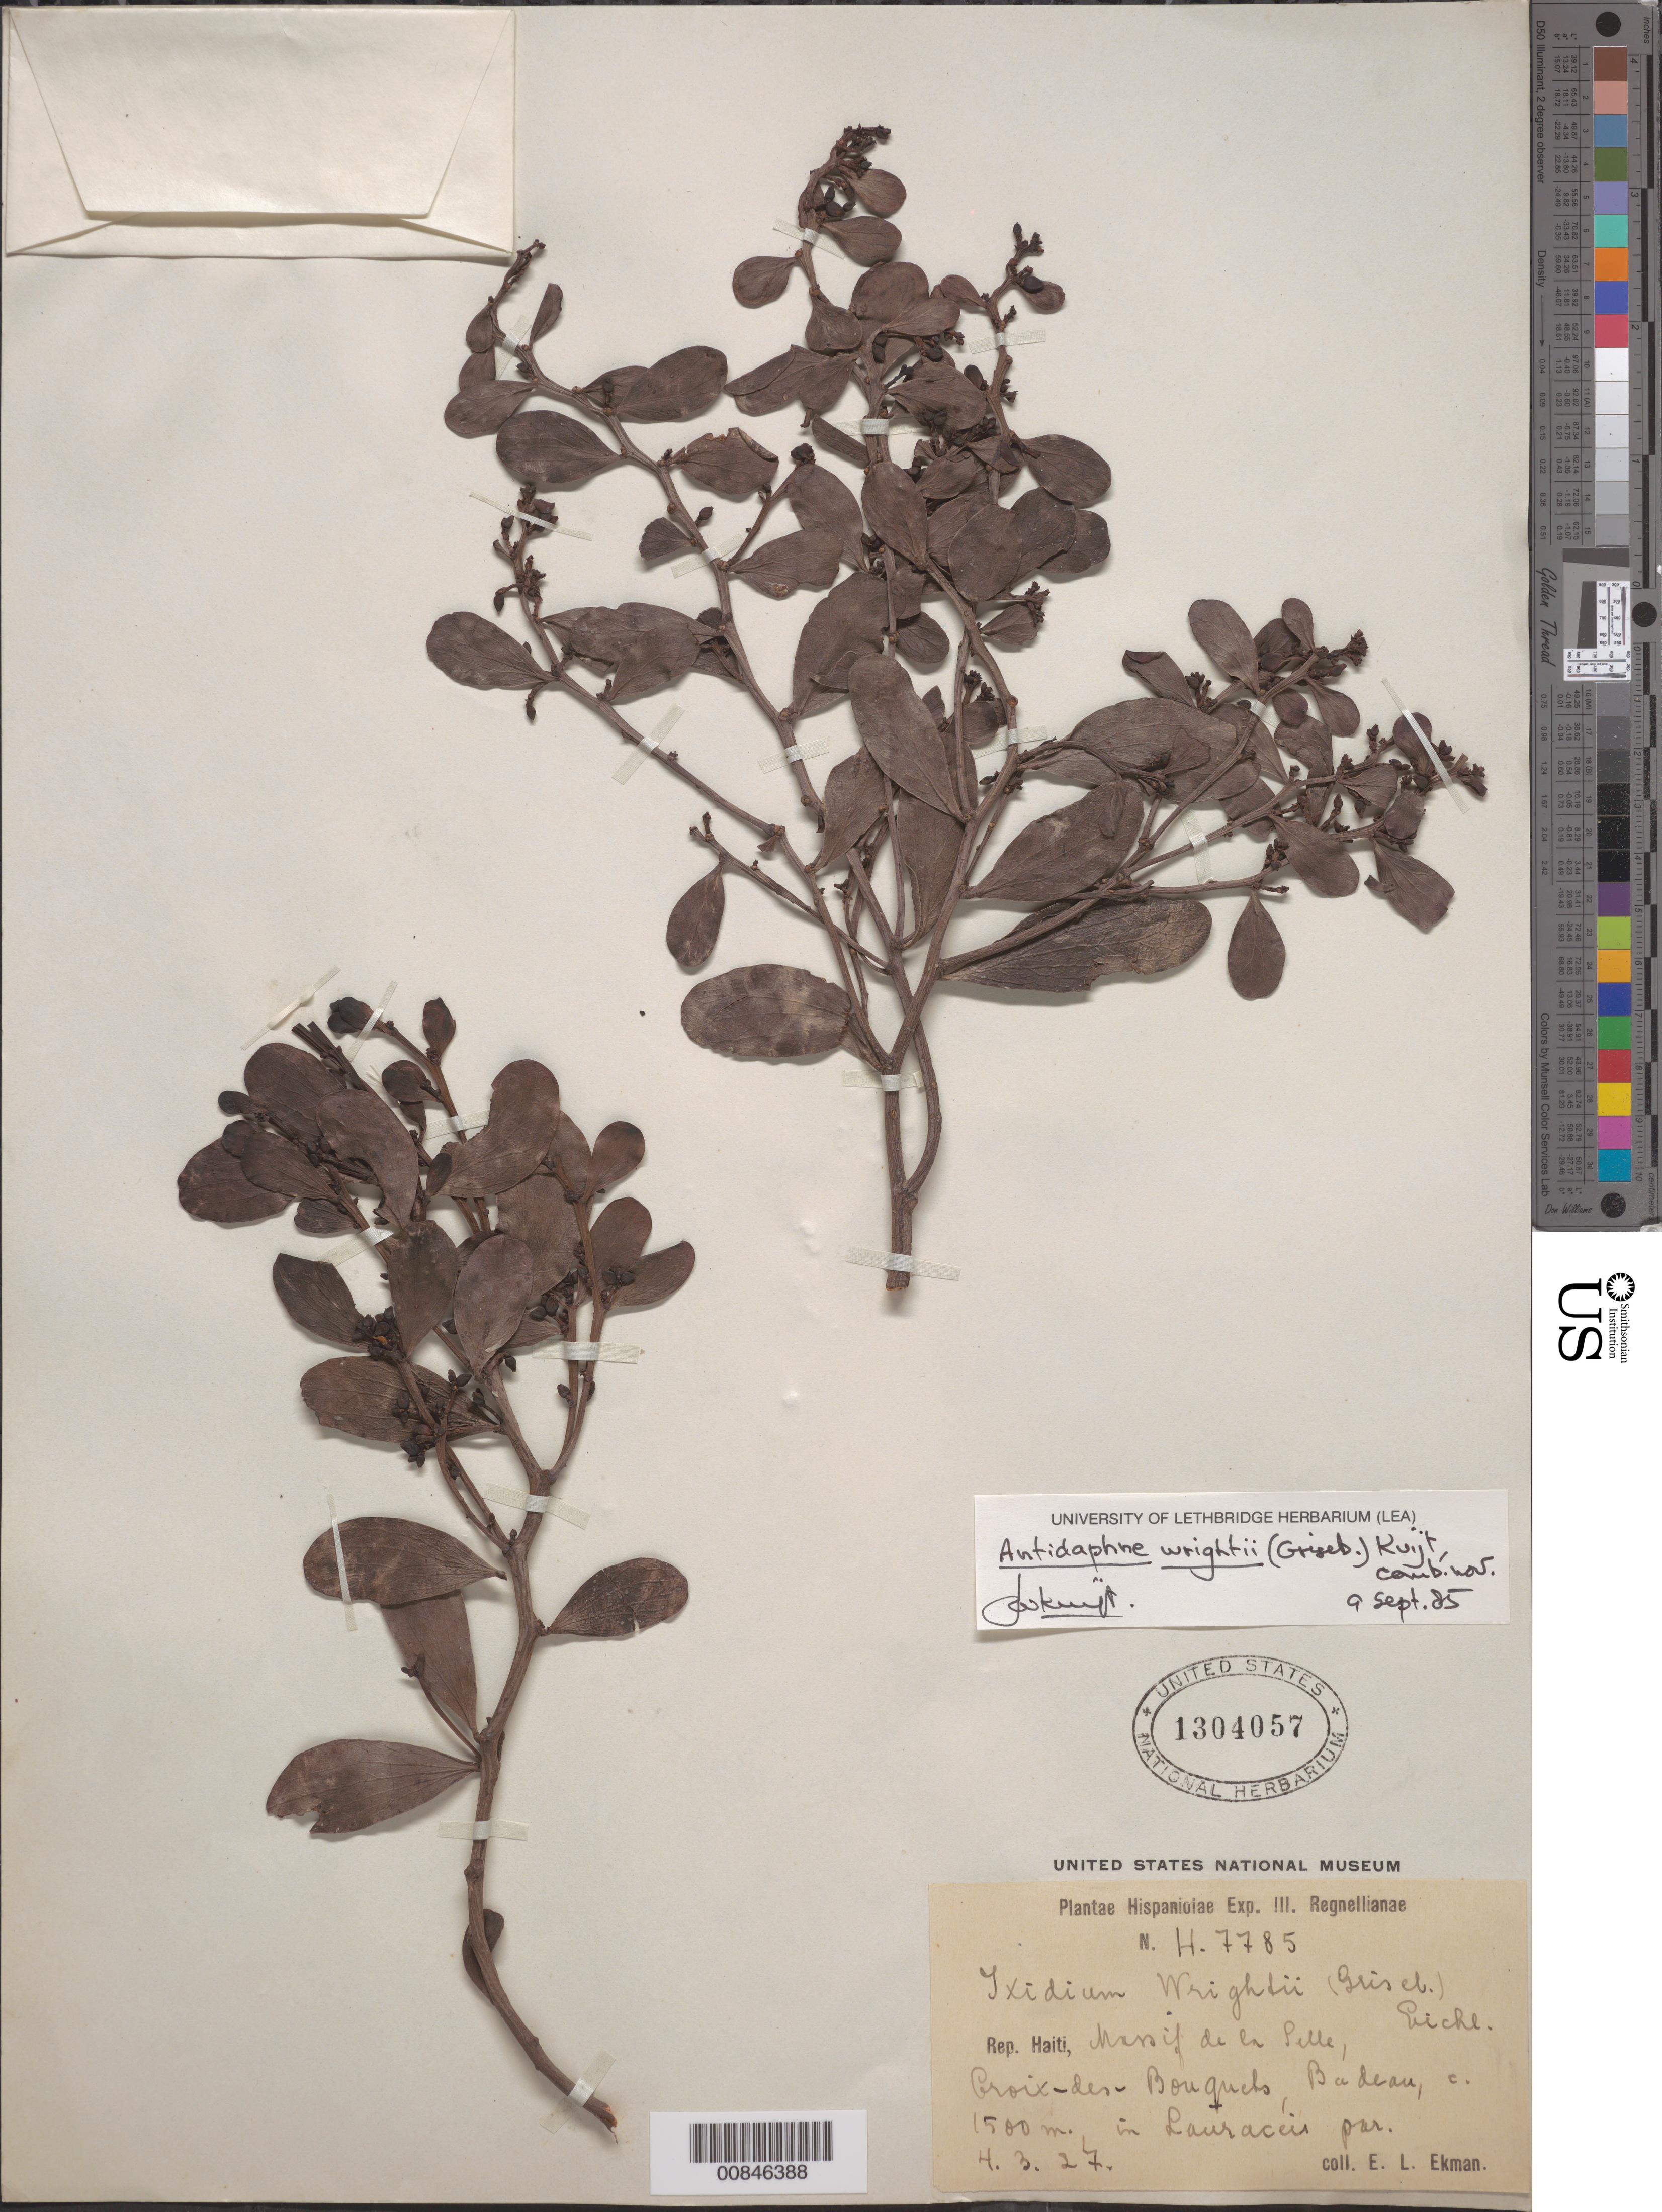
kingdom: Plantae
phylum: Tracheophyta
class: Magnoliopsida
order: Santalales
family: Santalaceae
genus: Antidaphne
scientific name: Antidaphne wrightii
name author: (Griseb.) Kuijt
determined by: Kuijt, Job, (CANADA)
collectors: E. L. Ekman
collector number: H 7785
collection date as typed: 04 Mar 1927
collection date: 1927-03-04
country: Haiti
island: Hispaniola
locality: Massif de la Selle, Croix des Bouquets, Badeau.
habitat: In Lauraceae.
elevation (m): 1500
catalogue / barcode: US 1304057